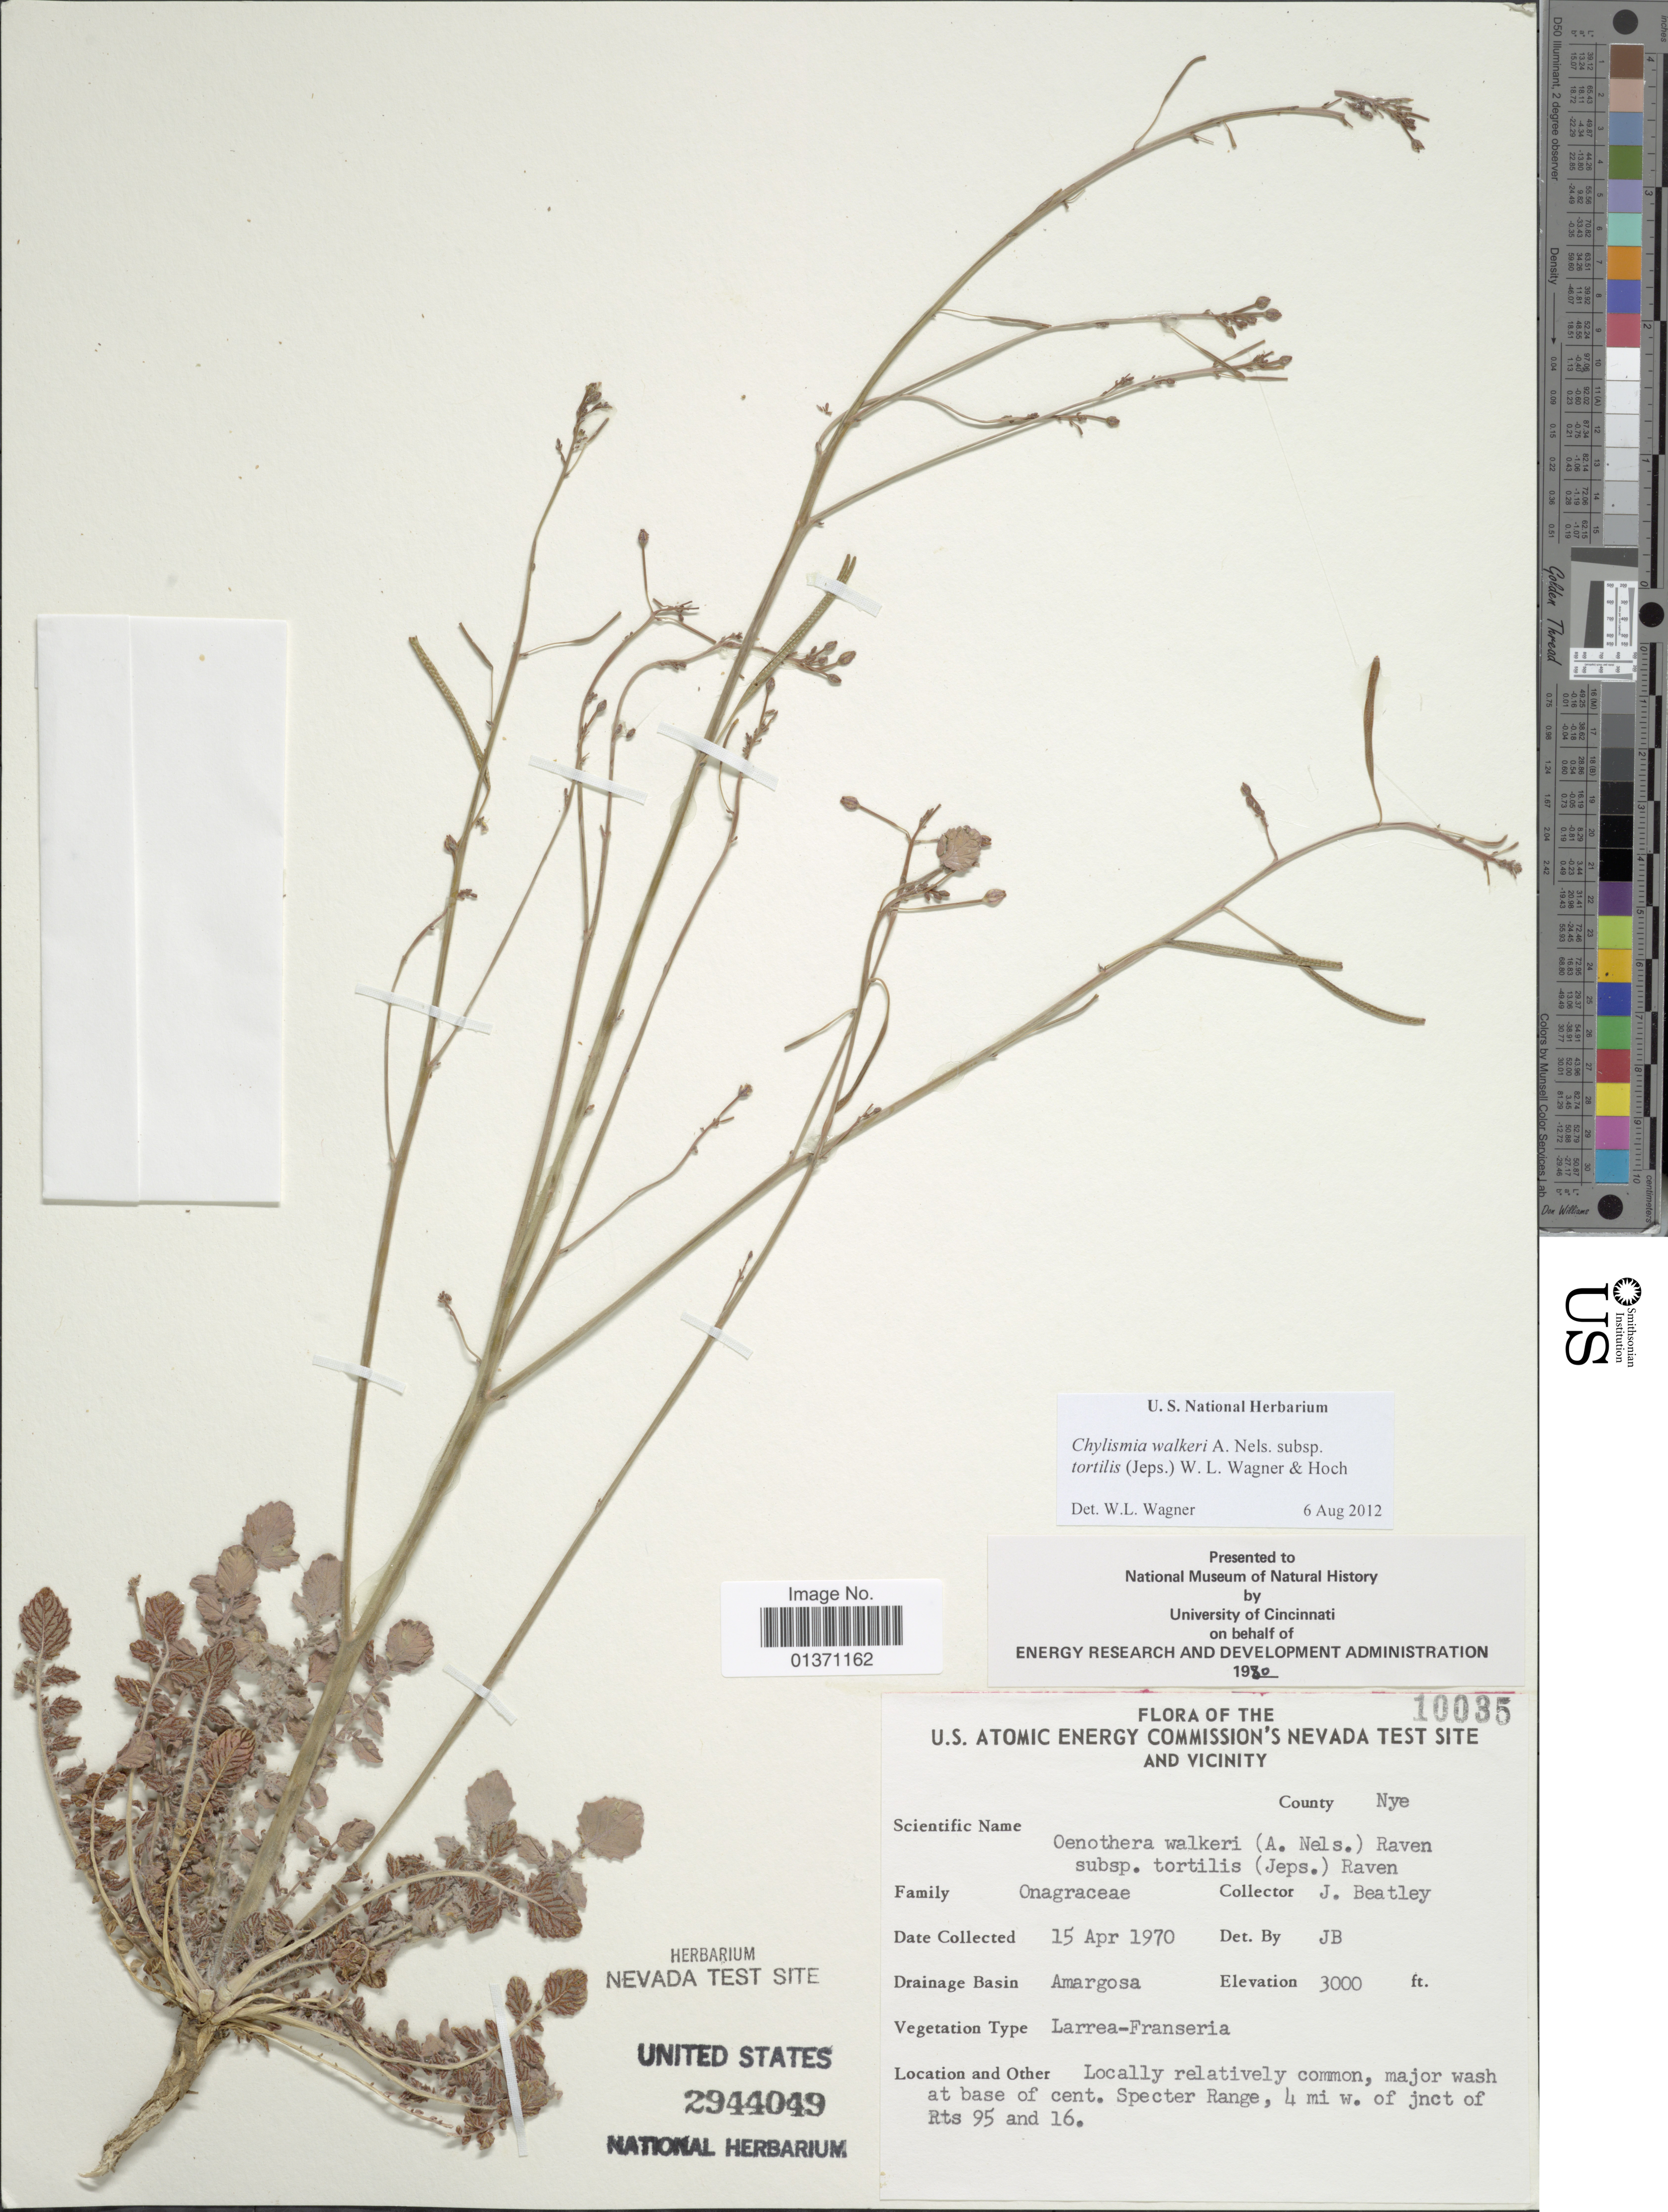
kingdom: Plantae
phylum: Tracheophyta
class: Magnoliopsida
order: Myrtales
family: Onagraceae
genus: Chylismia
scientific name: Chylismia walkeri subsp. tortilis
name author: (Jeps.) W.L. Wagner & Hoch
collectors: J. C. Beatley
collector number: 10035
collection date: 1970-04-15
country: United States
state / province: Nevada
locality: U. S. Atomic Energy Commission's Nevada Test Site and Vicinity, Amargosa, major wash at base of cent. Specter Range, 4 mi w. of jnct of Rts 95 and 16, County Nye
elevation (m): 914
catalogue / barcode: US 2944049